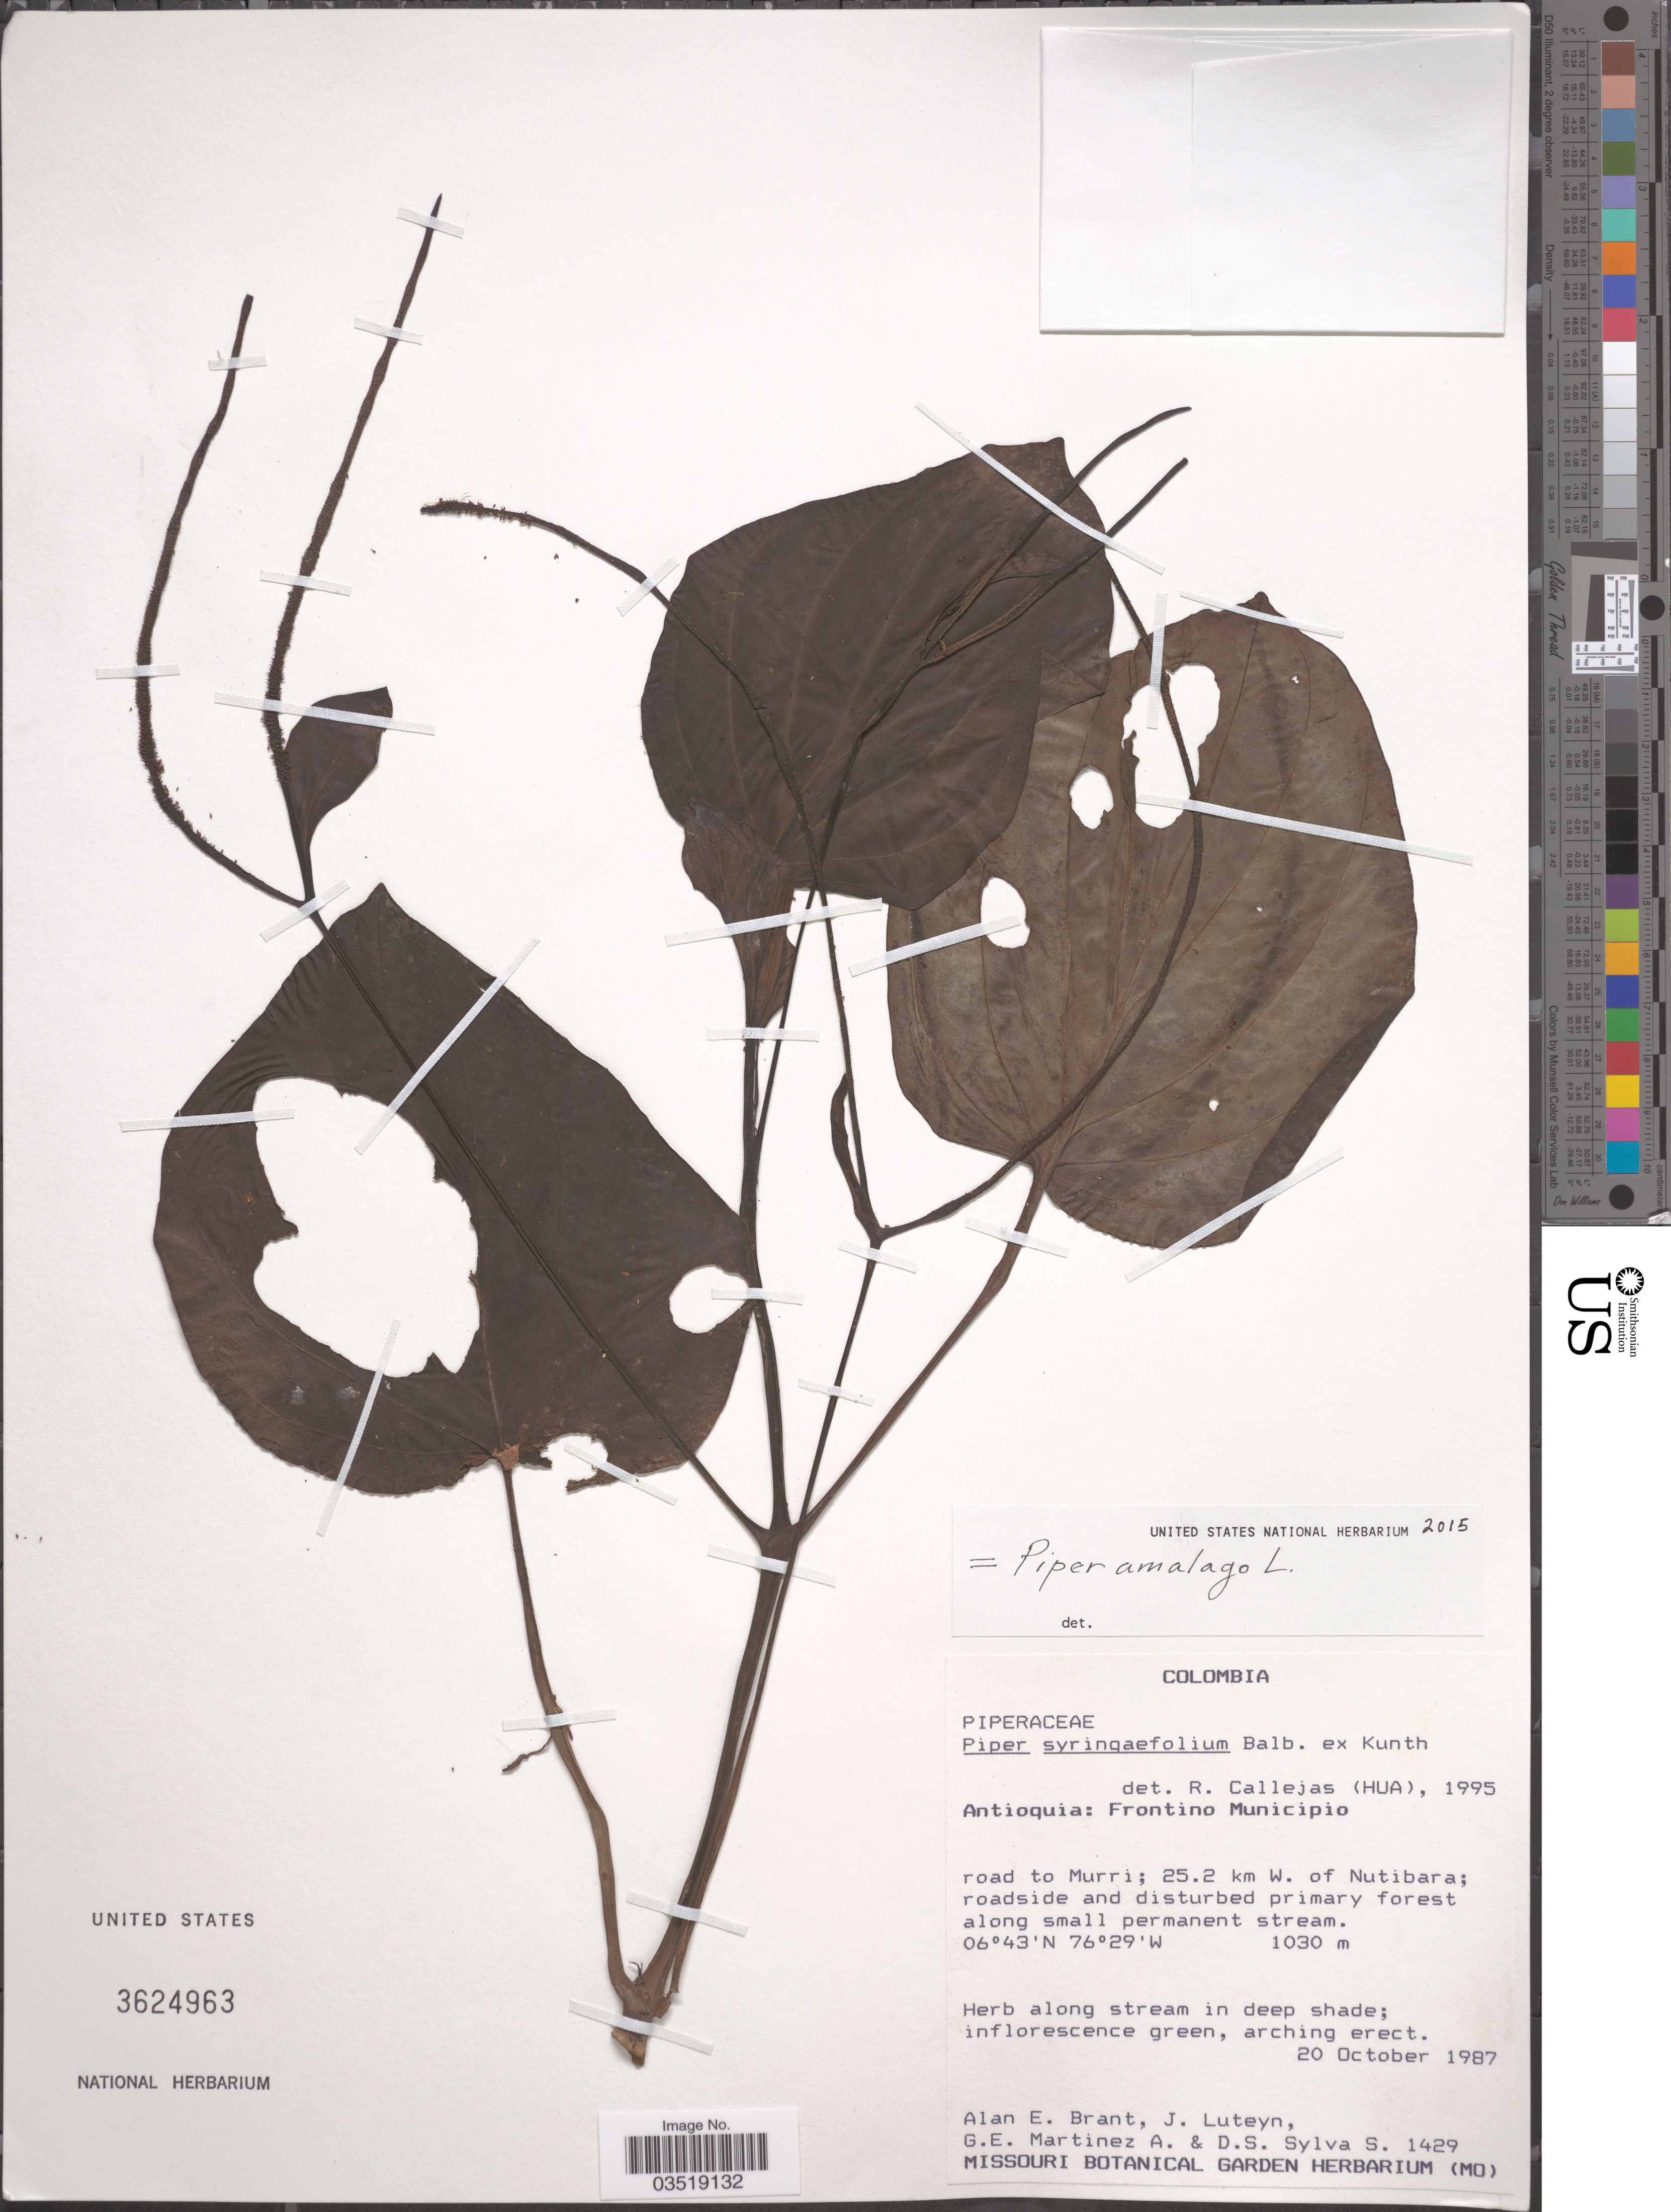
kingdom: Plantae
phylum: Tracheophyta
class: Magnoliopsida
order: Piperales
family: Piperaceae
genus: Piper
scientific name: Piper amalago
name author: L.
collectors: A. Brant, J. L. Luteyn, G. Martfnez & Stella Sylva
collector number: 1429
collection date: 1987-10-20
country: Colombia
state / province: Antioquia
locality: Frontino Municipio. Road to Murri; 25.2 km W. of Nutibara.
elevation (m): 1030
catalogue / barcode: US 3624963